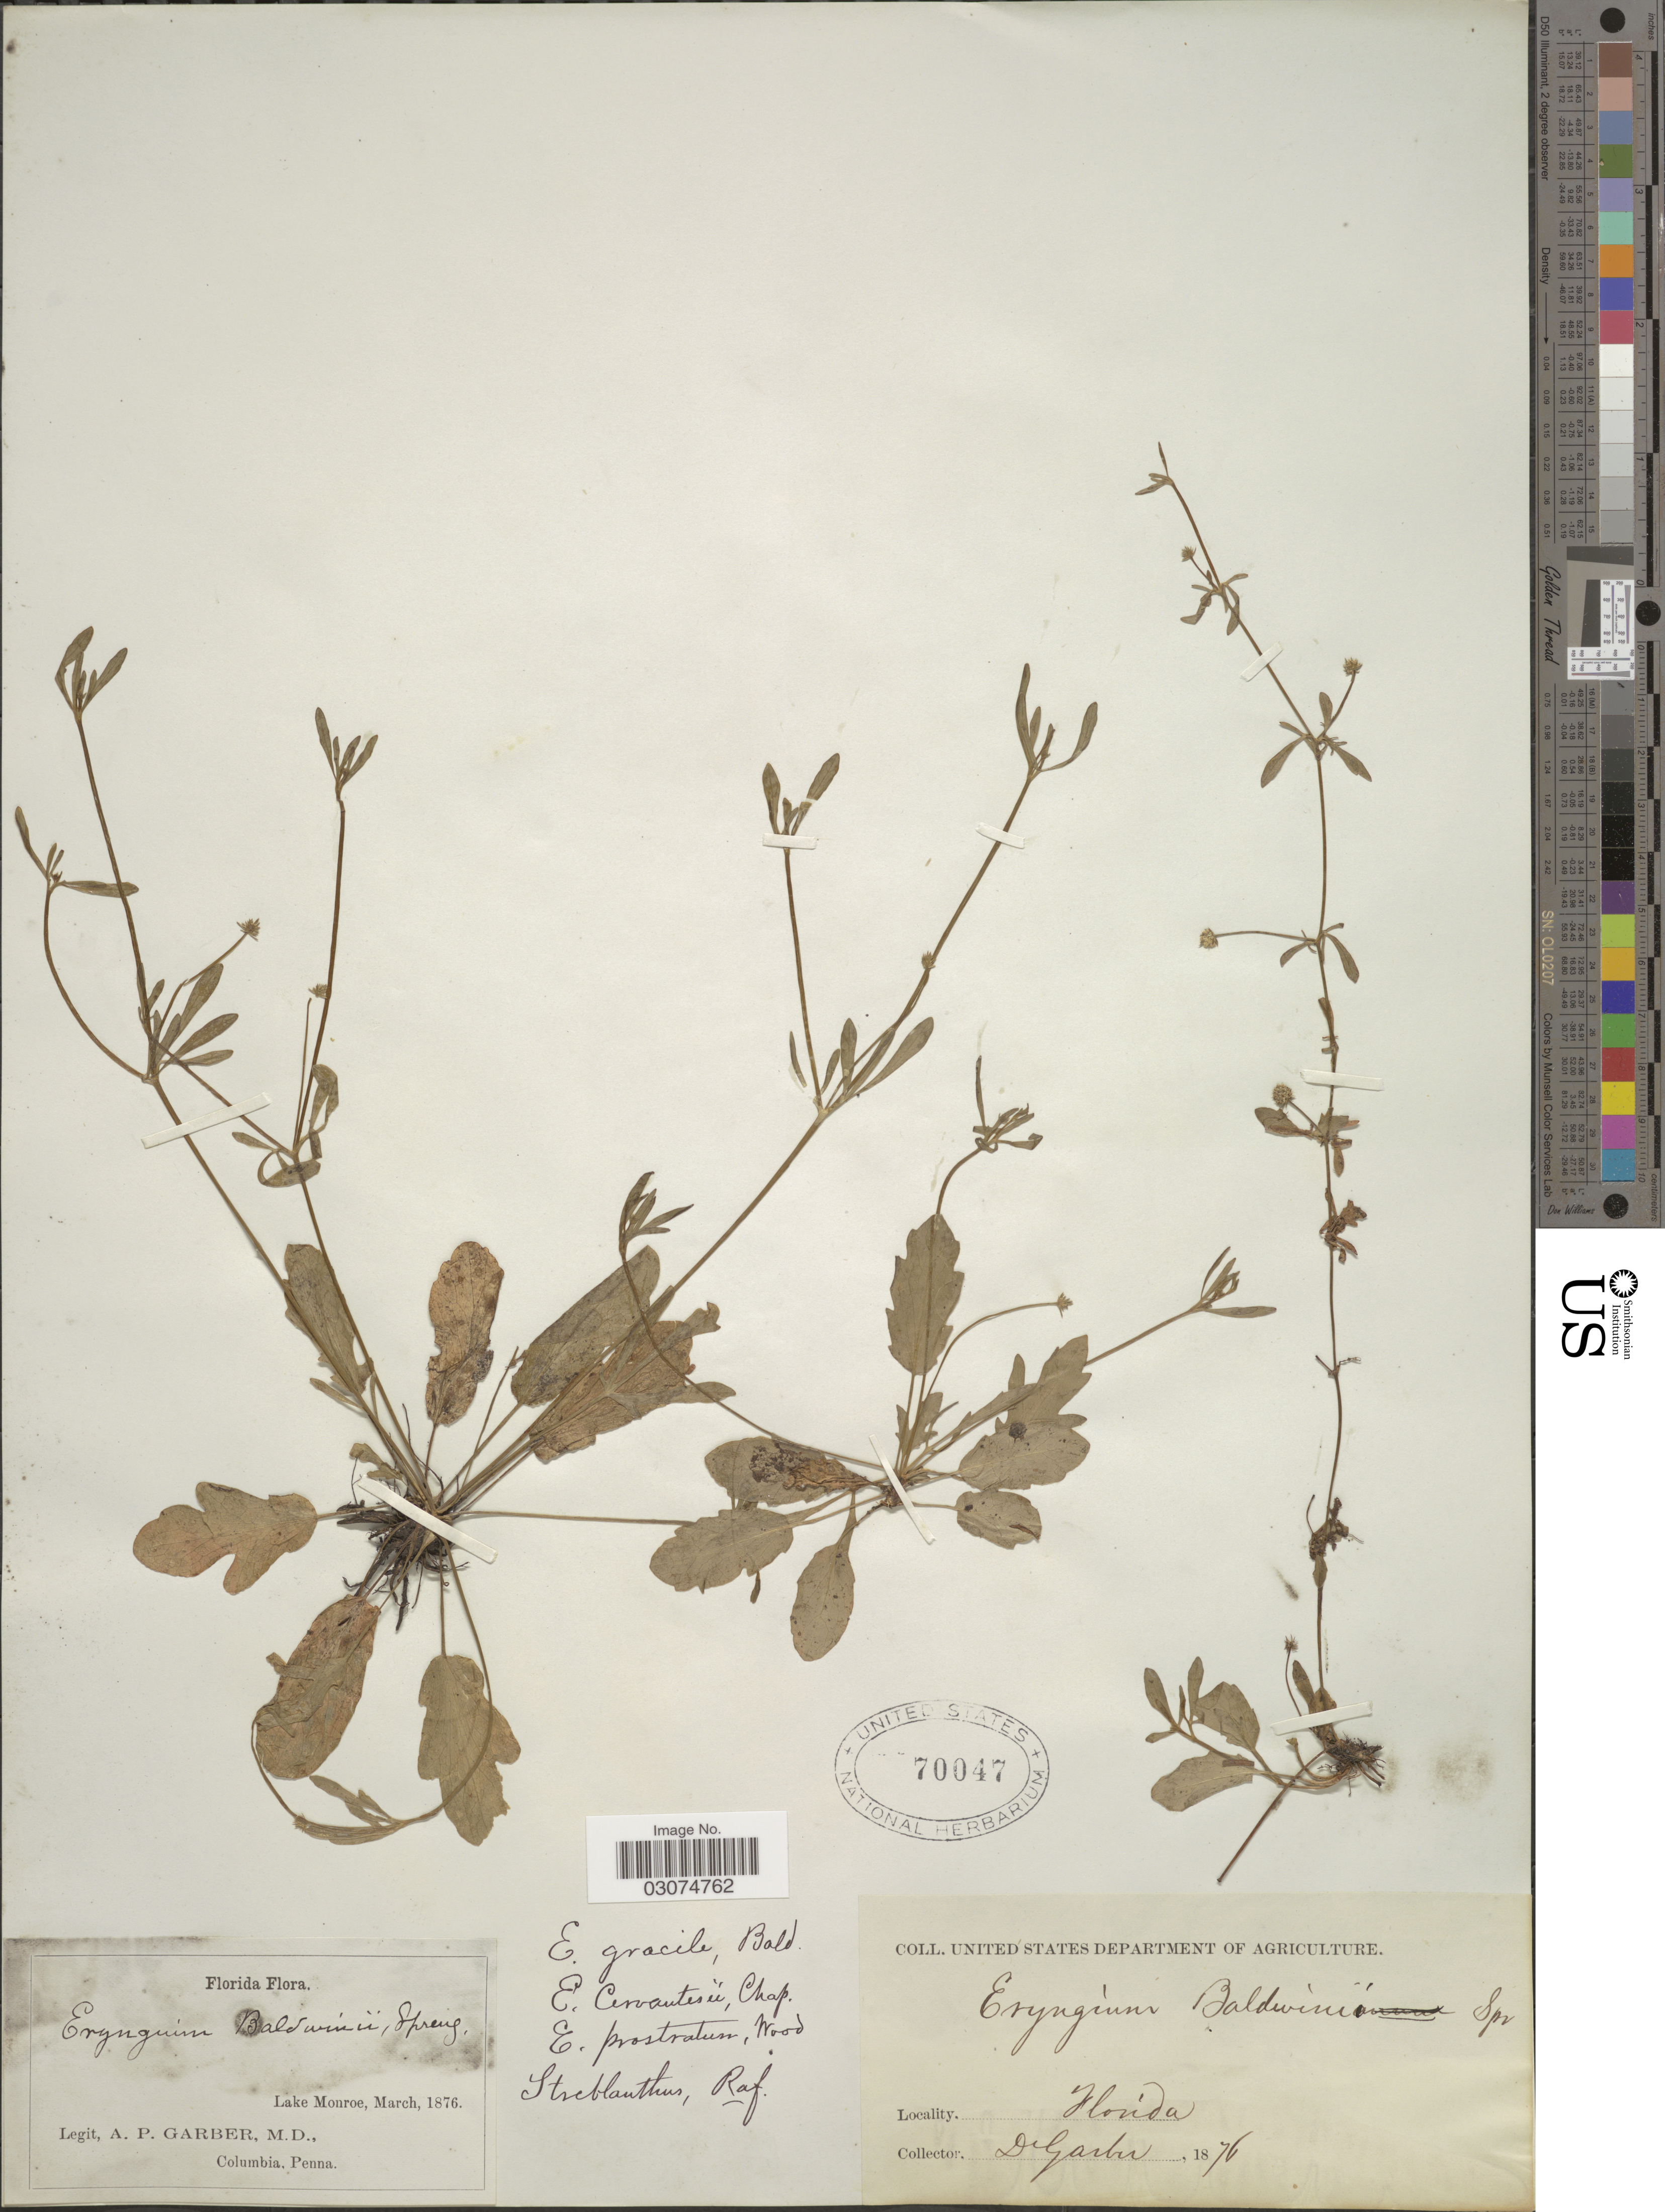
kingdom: Plantae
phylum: Tracheophyta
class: Magnoliopsida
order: Apiales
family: Apiaceae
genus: Eryngium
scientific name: Eryngium baldwinii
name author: Spreng.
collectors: A. P. Garber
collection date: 1876-03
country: United States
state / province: Florida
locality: Lake Monroe.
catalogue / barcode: US 70047